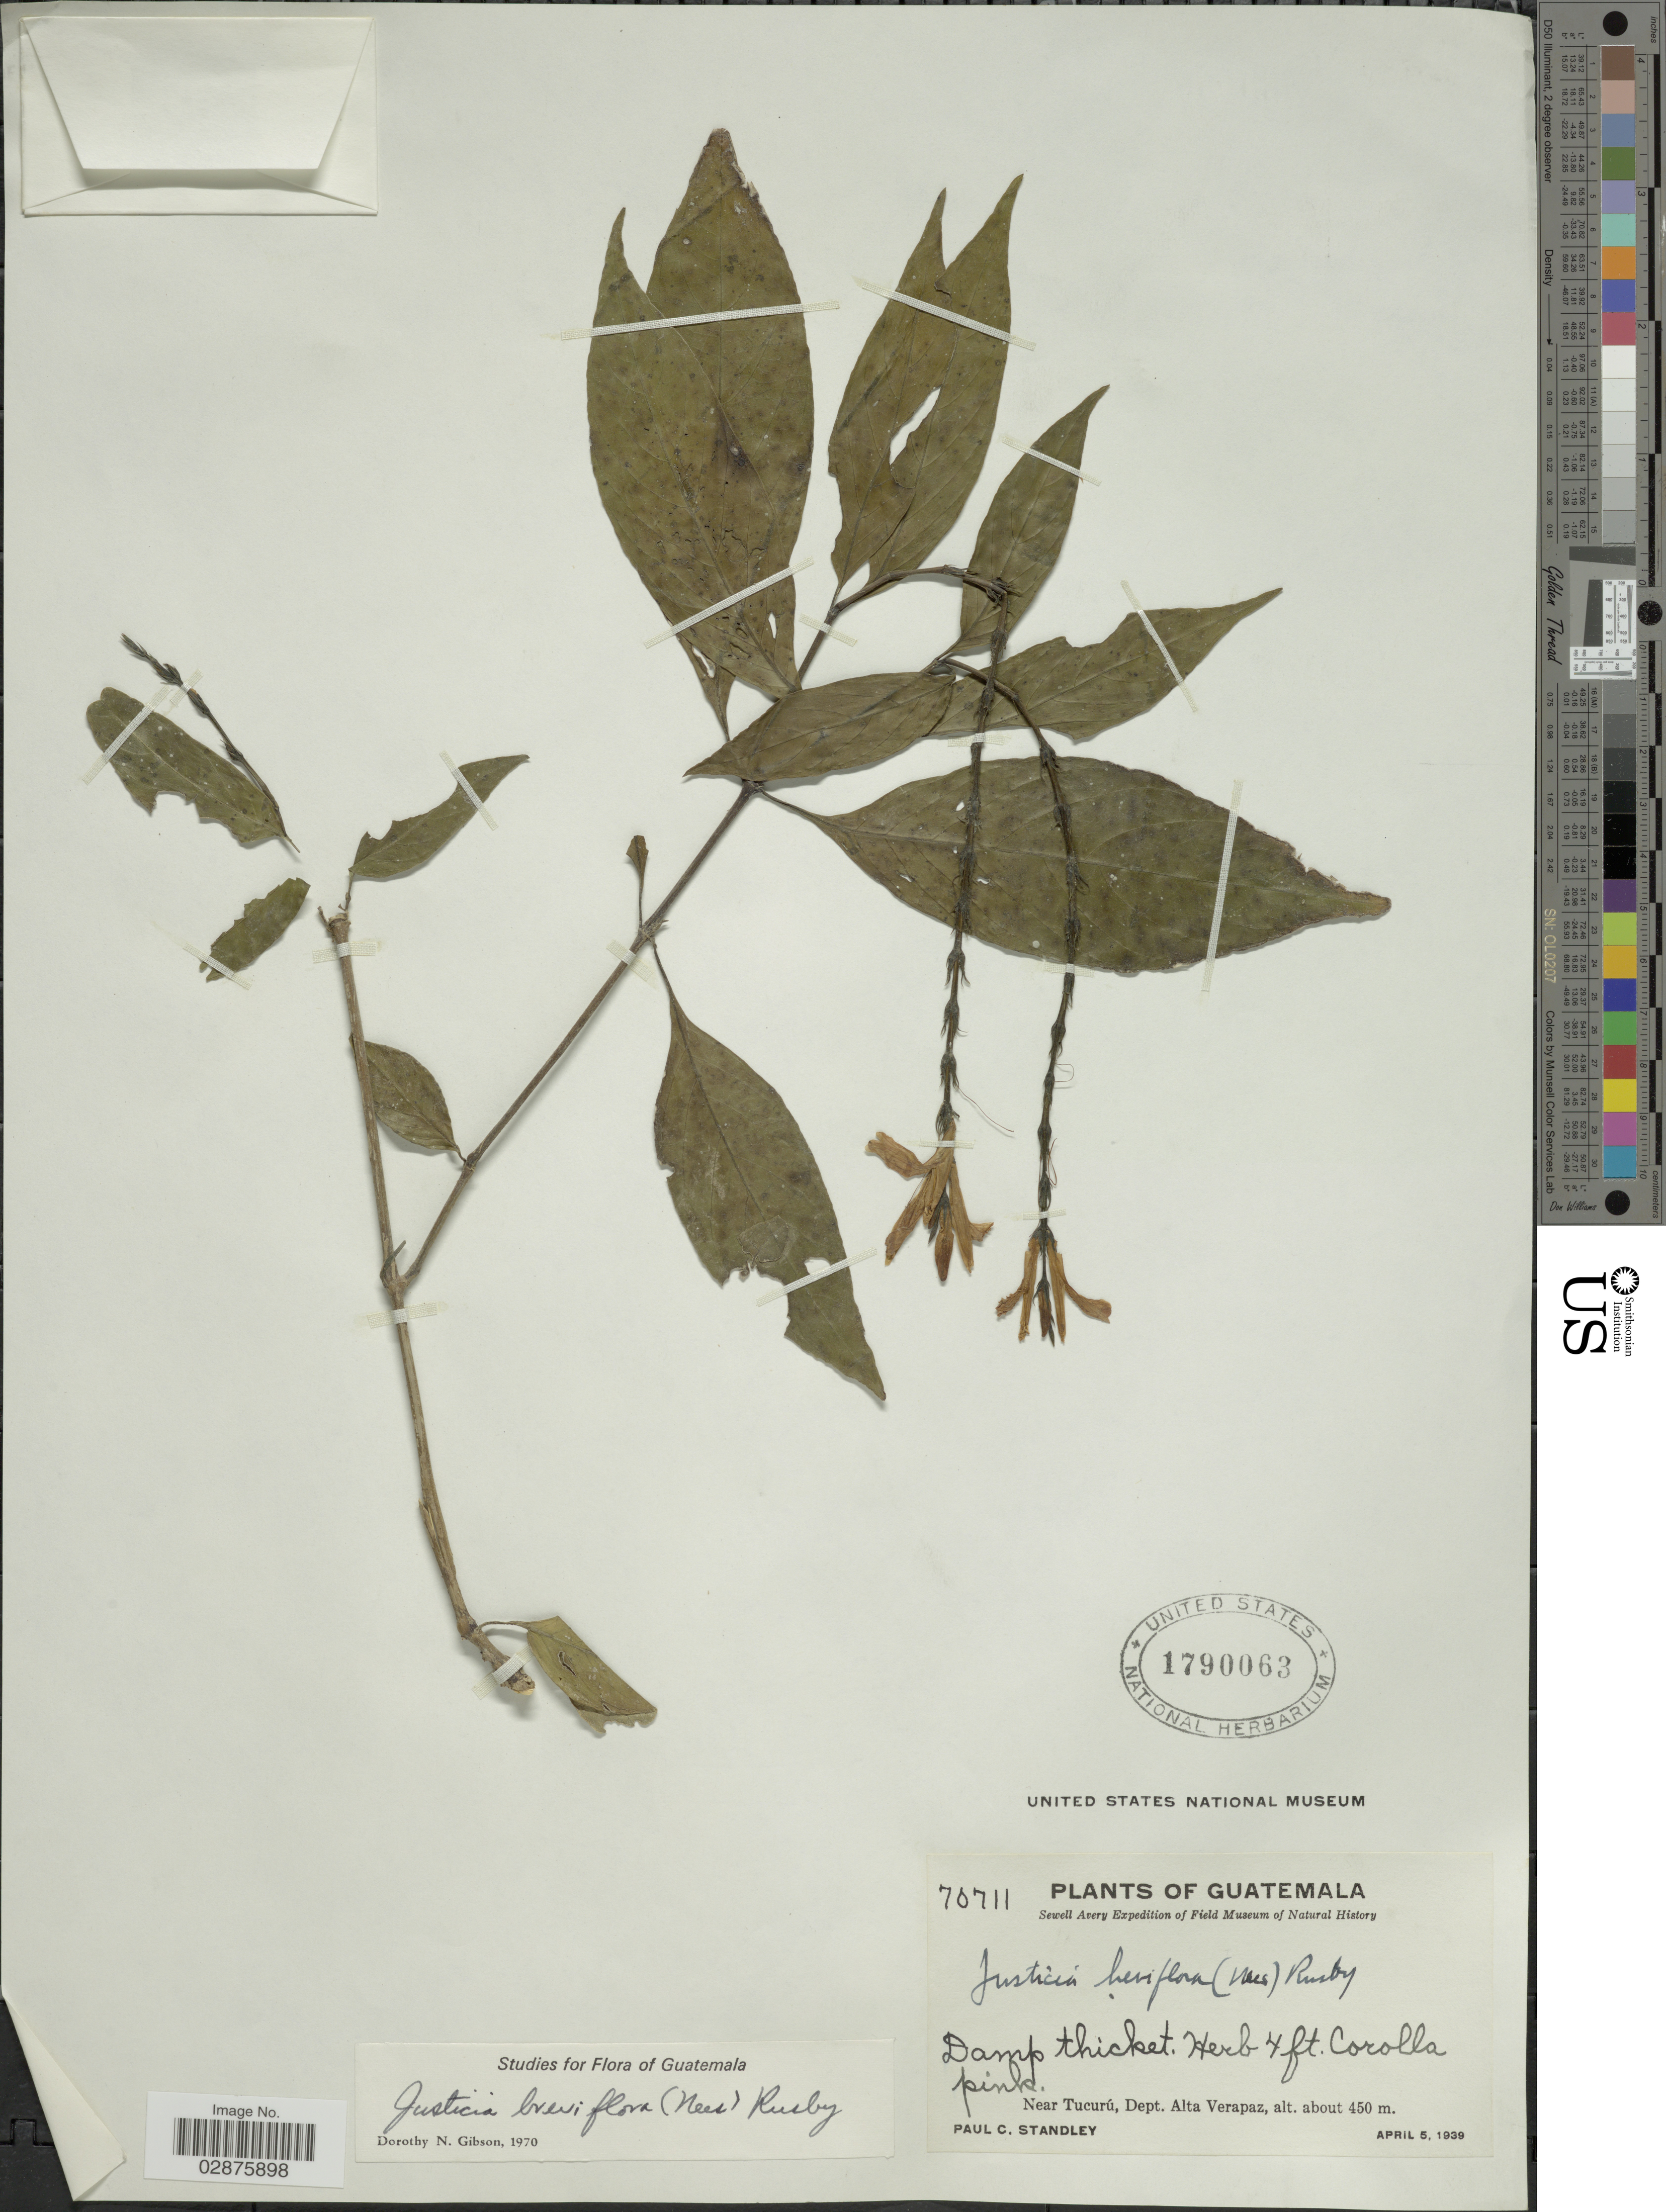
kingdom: Plantae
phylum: Tracheophyta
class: Magnoliopsida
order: Lamiales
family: Acanthaceae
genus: Justicia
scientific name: Justicia breviflora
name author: (Nees) Rusby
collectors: P. C. Standley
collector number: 70711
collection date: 1939-04-05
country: Guatemala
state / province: Alta Verapaz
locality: Near Tucurú, Dept. Alta Verapaz.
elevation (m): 450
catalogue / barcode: US 1790063